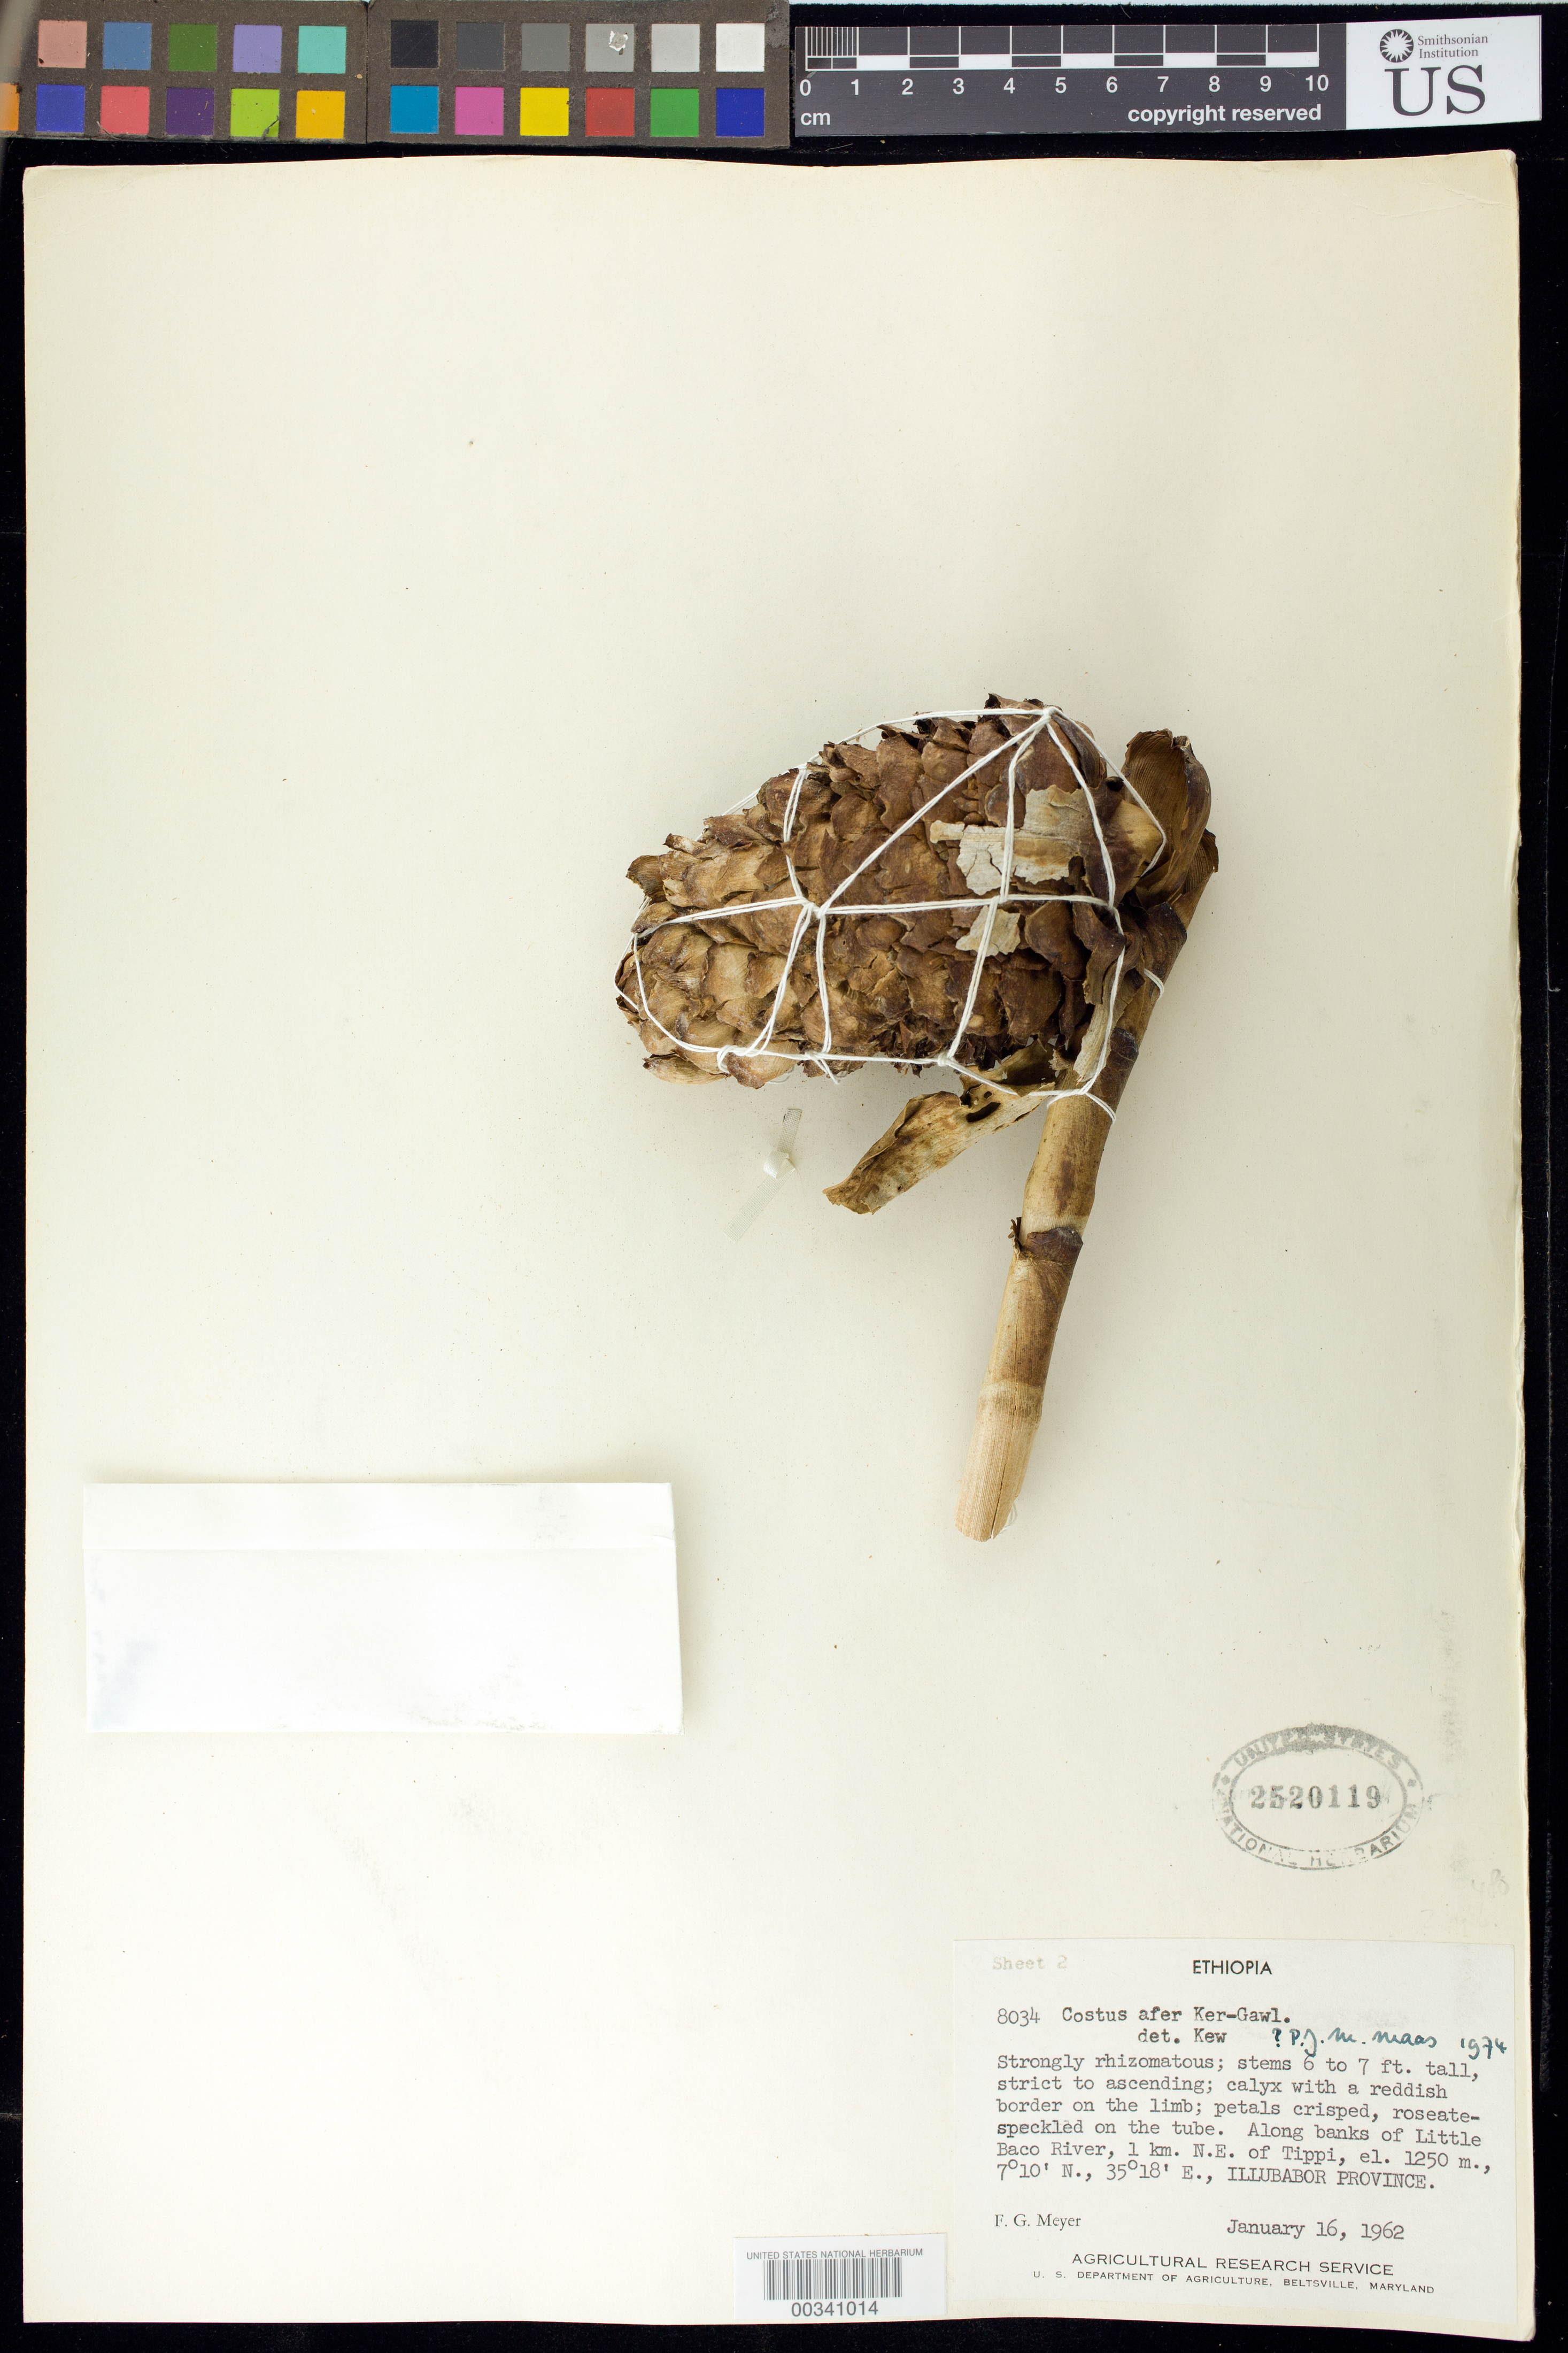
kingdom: Plantae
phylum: Tracheophyta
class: Liliopsida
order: Zingiberales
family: Costaceae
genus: Costus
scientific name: Costus afer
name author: Ker Gawl.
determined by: Maas, Paul J. M.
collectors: F. G. Meyer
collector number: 8034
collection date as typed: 16 Jan 1962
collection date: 1962-01-16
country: Ethiopia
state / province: Oromiya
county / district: Illubabor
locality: Along banks of little baco river, 1 km n.e. of tippi, illubabor prov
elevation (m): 1250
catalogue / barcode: US 2520119